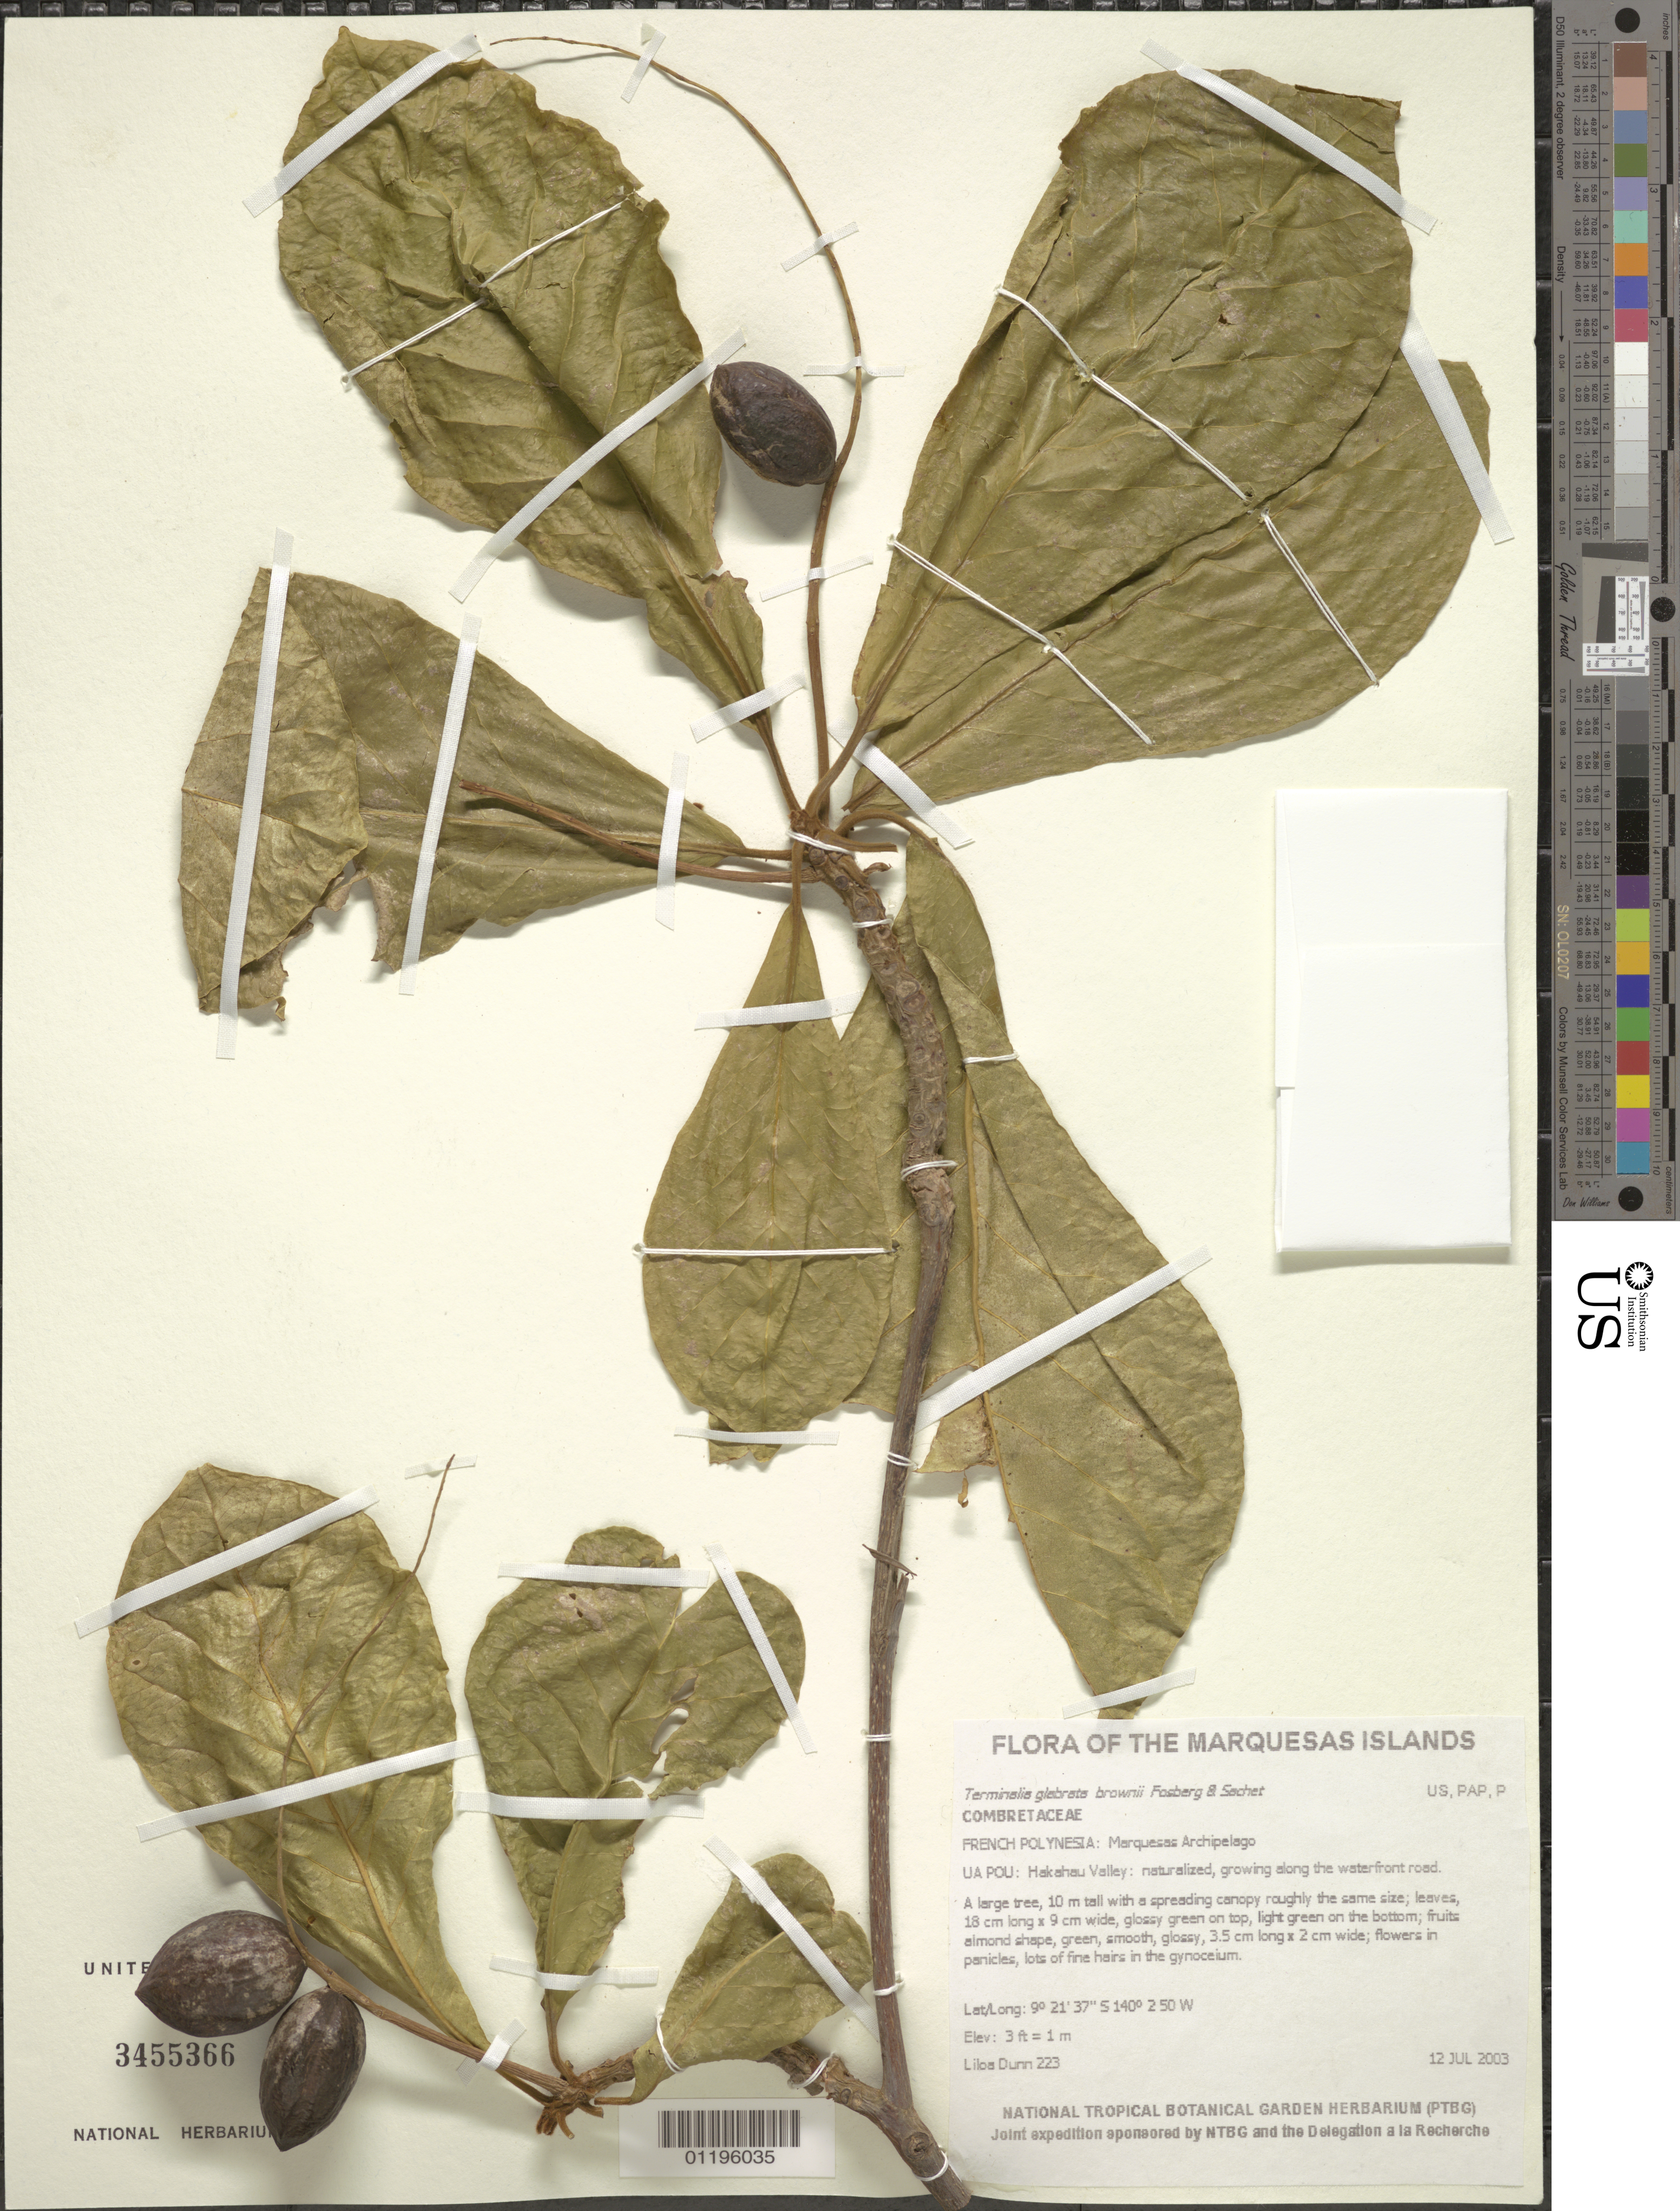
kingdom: Plantae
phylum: Tracheophyta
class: Magnoliopsida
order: Myrtales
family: Combretaceae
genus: Terminalia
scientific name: Terminalia glabrata var. brownii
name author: Fosberg & Sachet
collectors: L. Dunn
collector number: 223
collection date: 2003-07-12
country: French Polynesia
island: Ua Pou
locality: Hakahau Valley: naturalized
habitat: Growing along the waterfront road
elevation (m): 1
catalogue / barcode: US 3455366